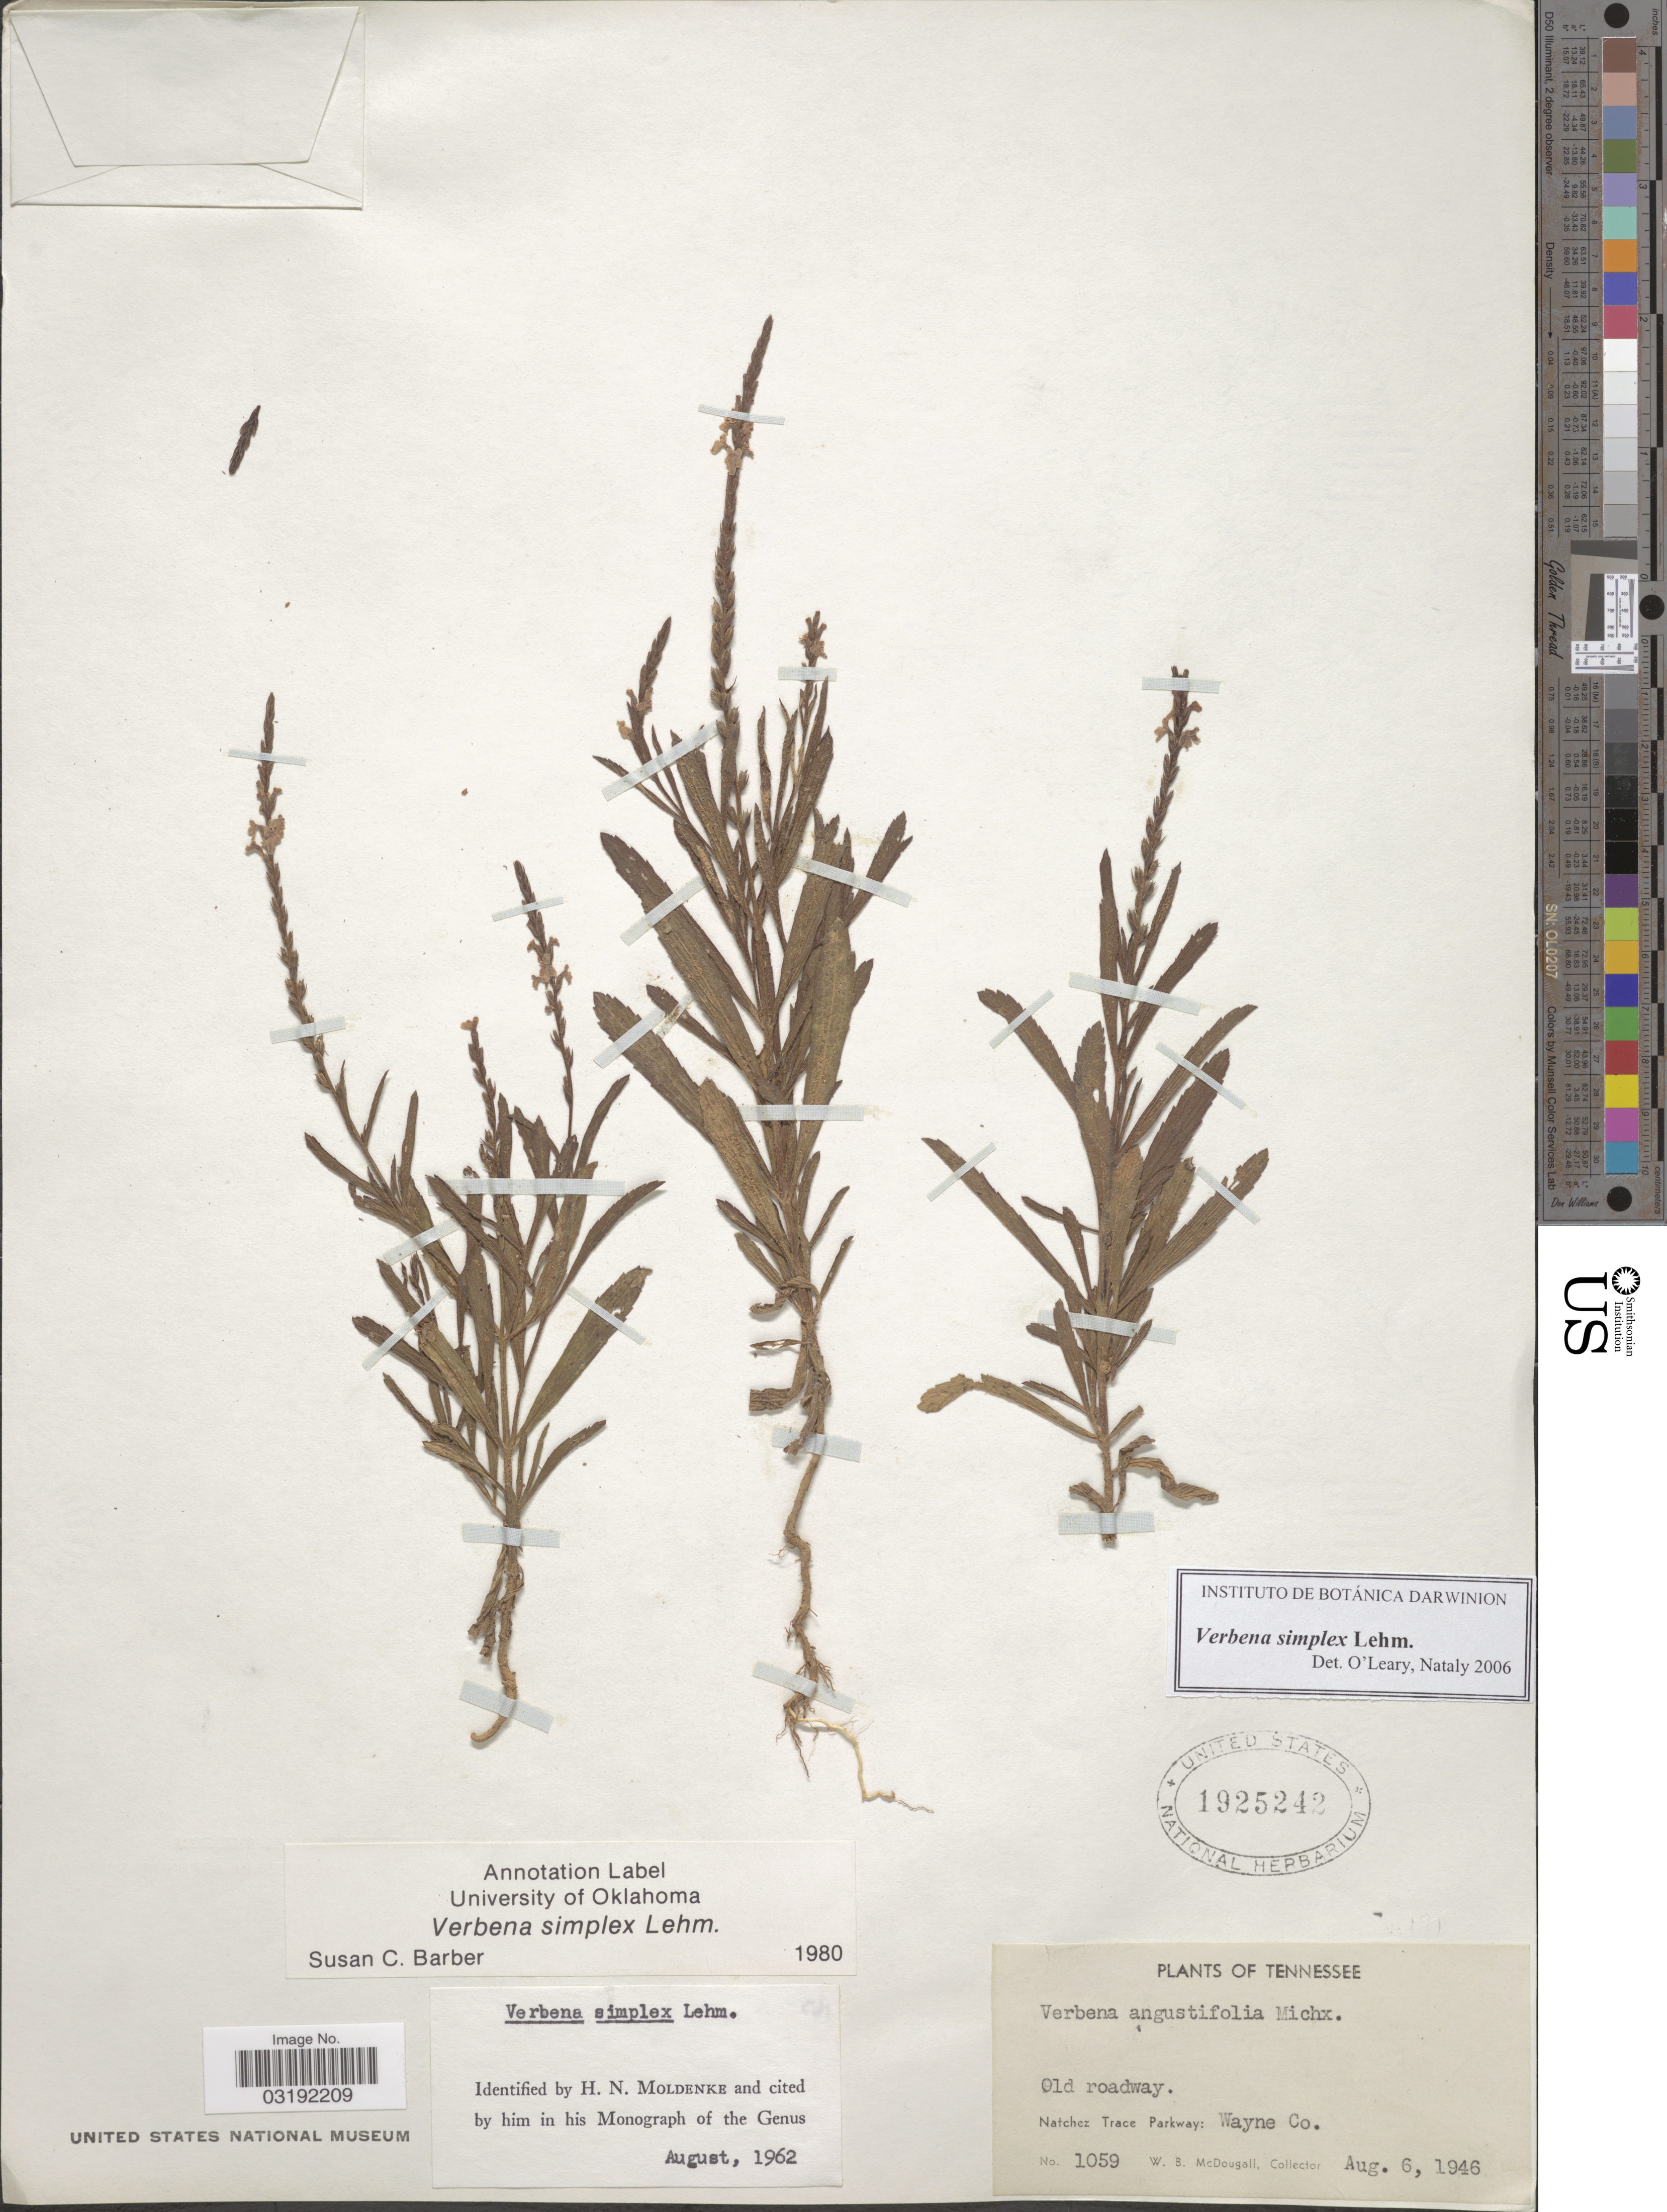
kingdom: Plantae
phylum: Tracheophyta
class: Magnoliopsida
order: Lamiales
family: Verbenaceae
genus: Verbena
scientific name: Verbena simplex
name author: F. Lehm.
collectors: W. B. McDougall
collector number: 1059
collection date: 1946-08-06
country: United States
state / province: Tennessee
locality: Old roadway. Natchez Trace Parkway: Wayne Co.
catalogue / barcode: US 1925242